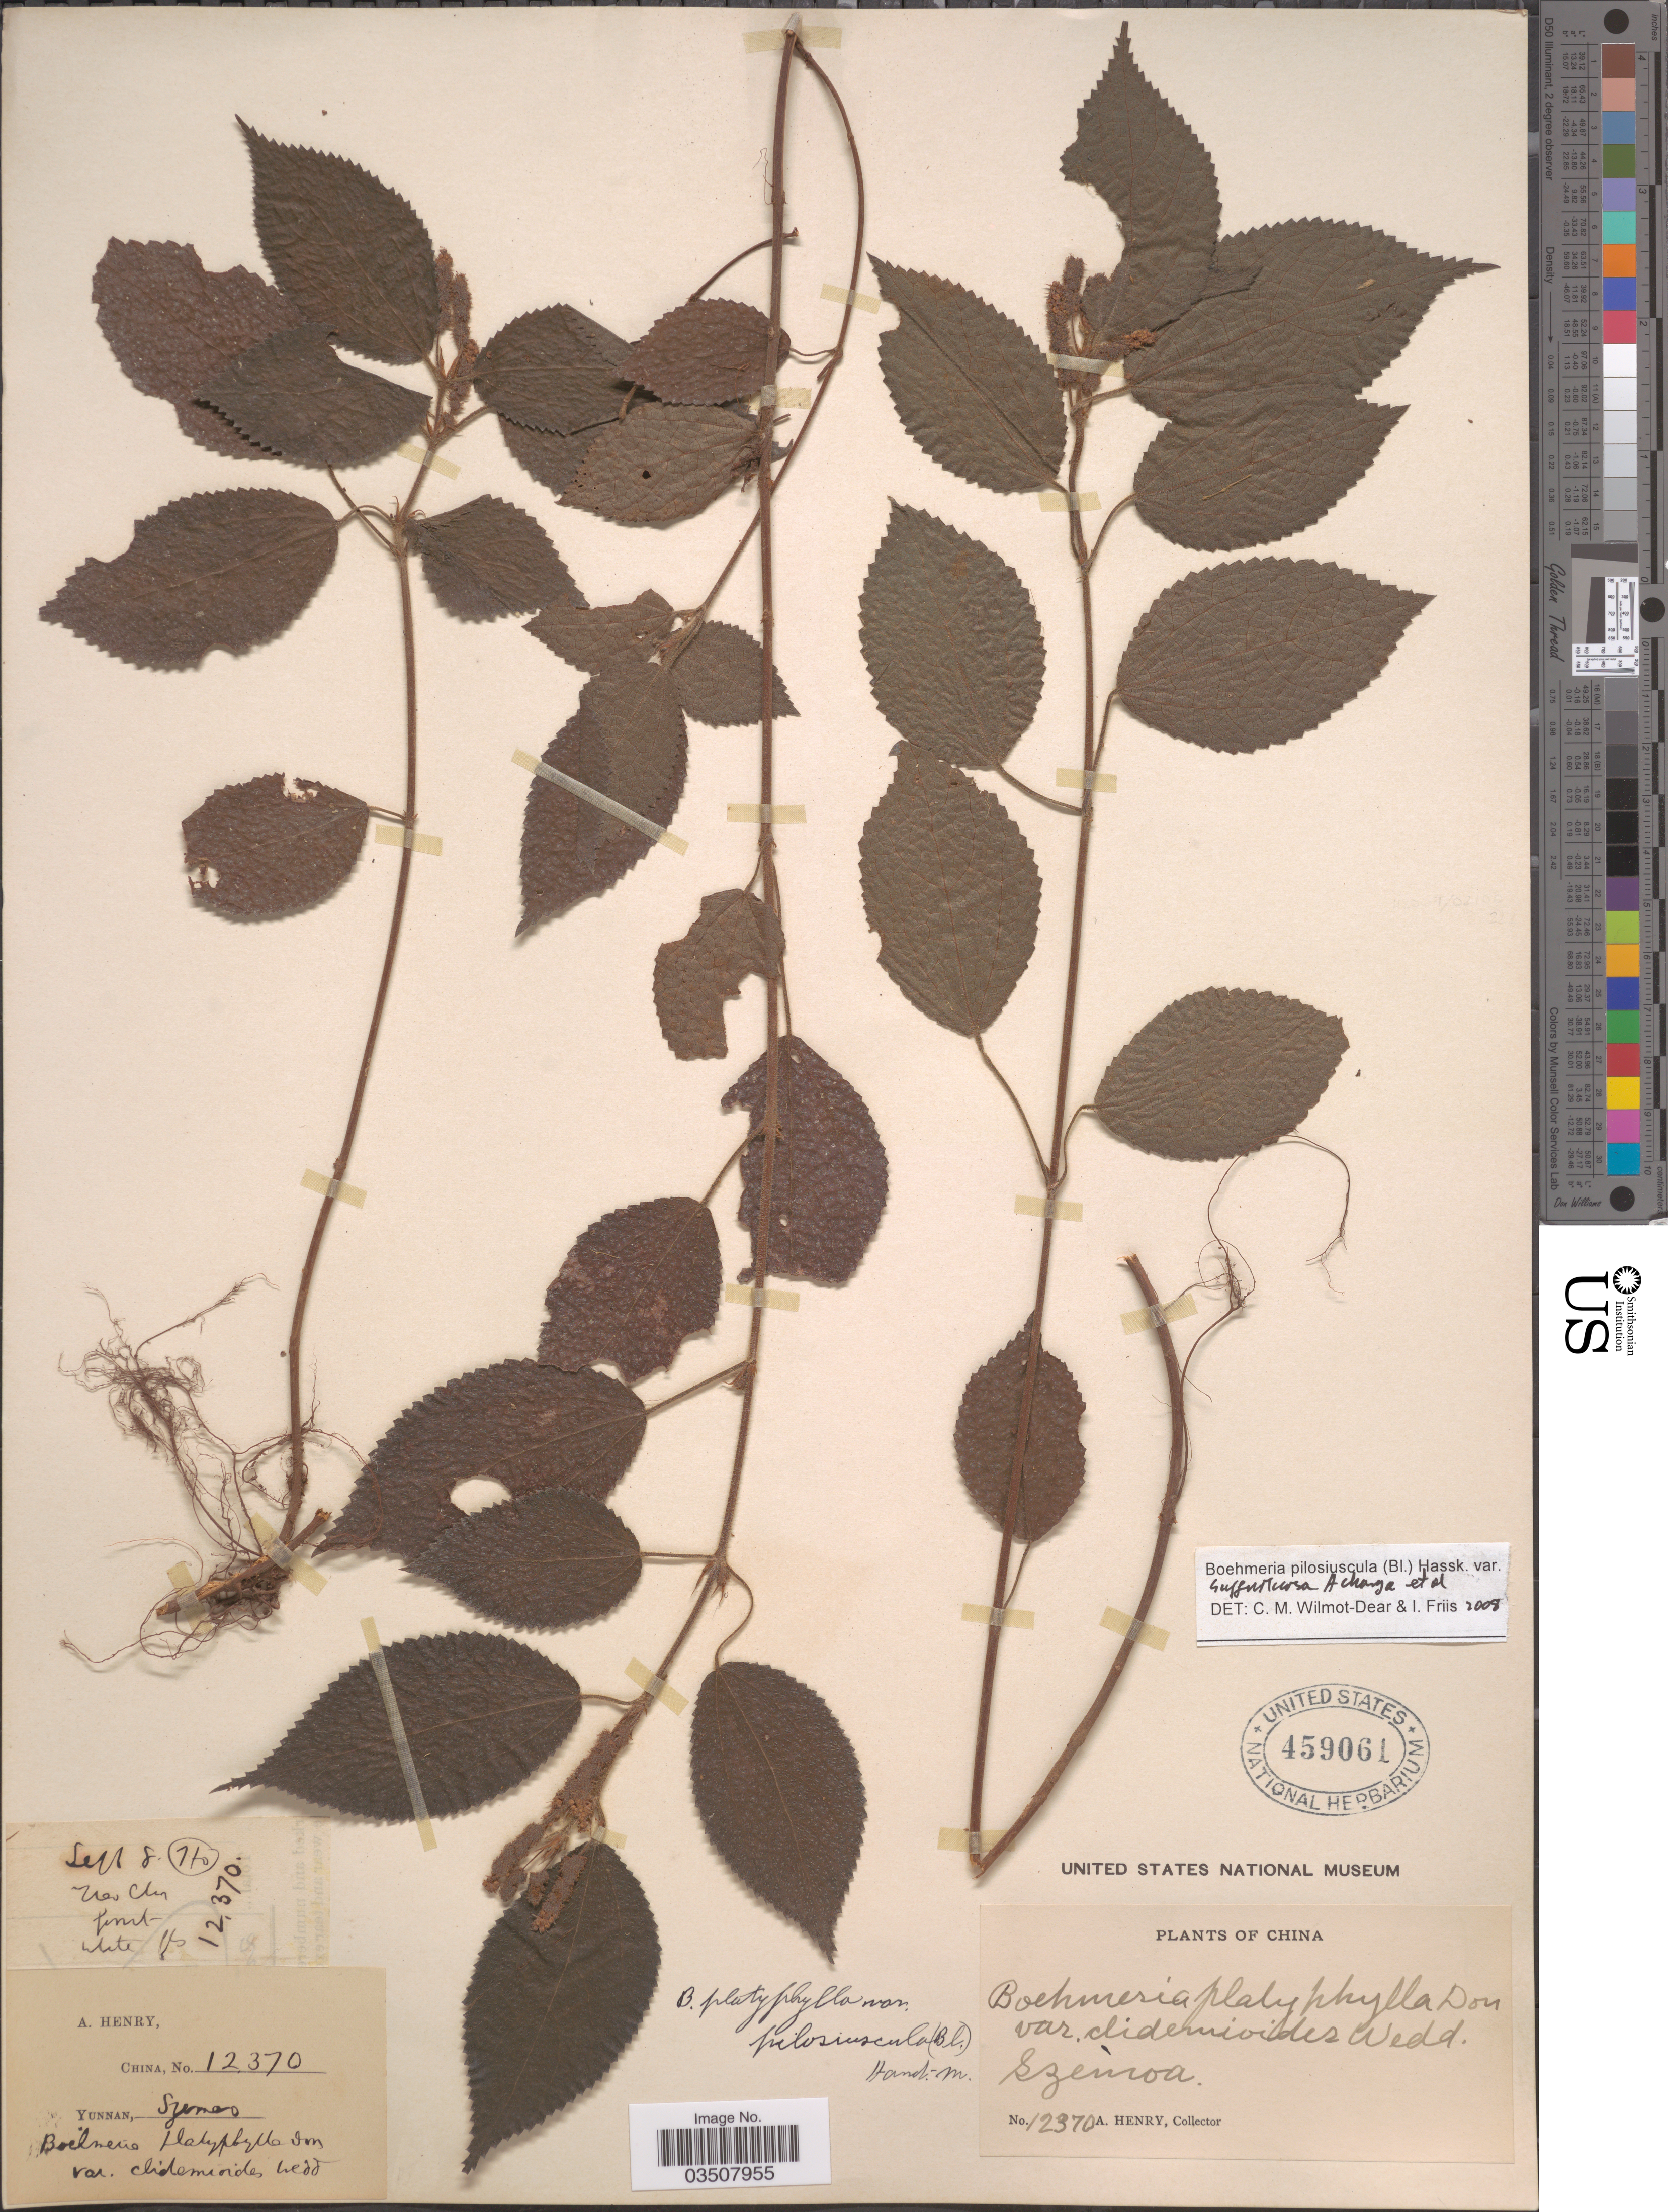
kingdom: Plantae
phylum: Tracheophyta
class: Magnoliopsida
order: Rosales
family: Urticaceae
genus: Boehmeria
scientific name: Boehmeria pilosiuscula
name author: (Blume) Hassk.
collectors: A. Henry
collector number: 12370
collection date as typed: Transcribed d/m/y: /9/8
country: China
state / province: Yunnan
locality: Szemoa.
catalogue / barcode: US 459061